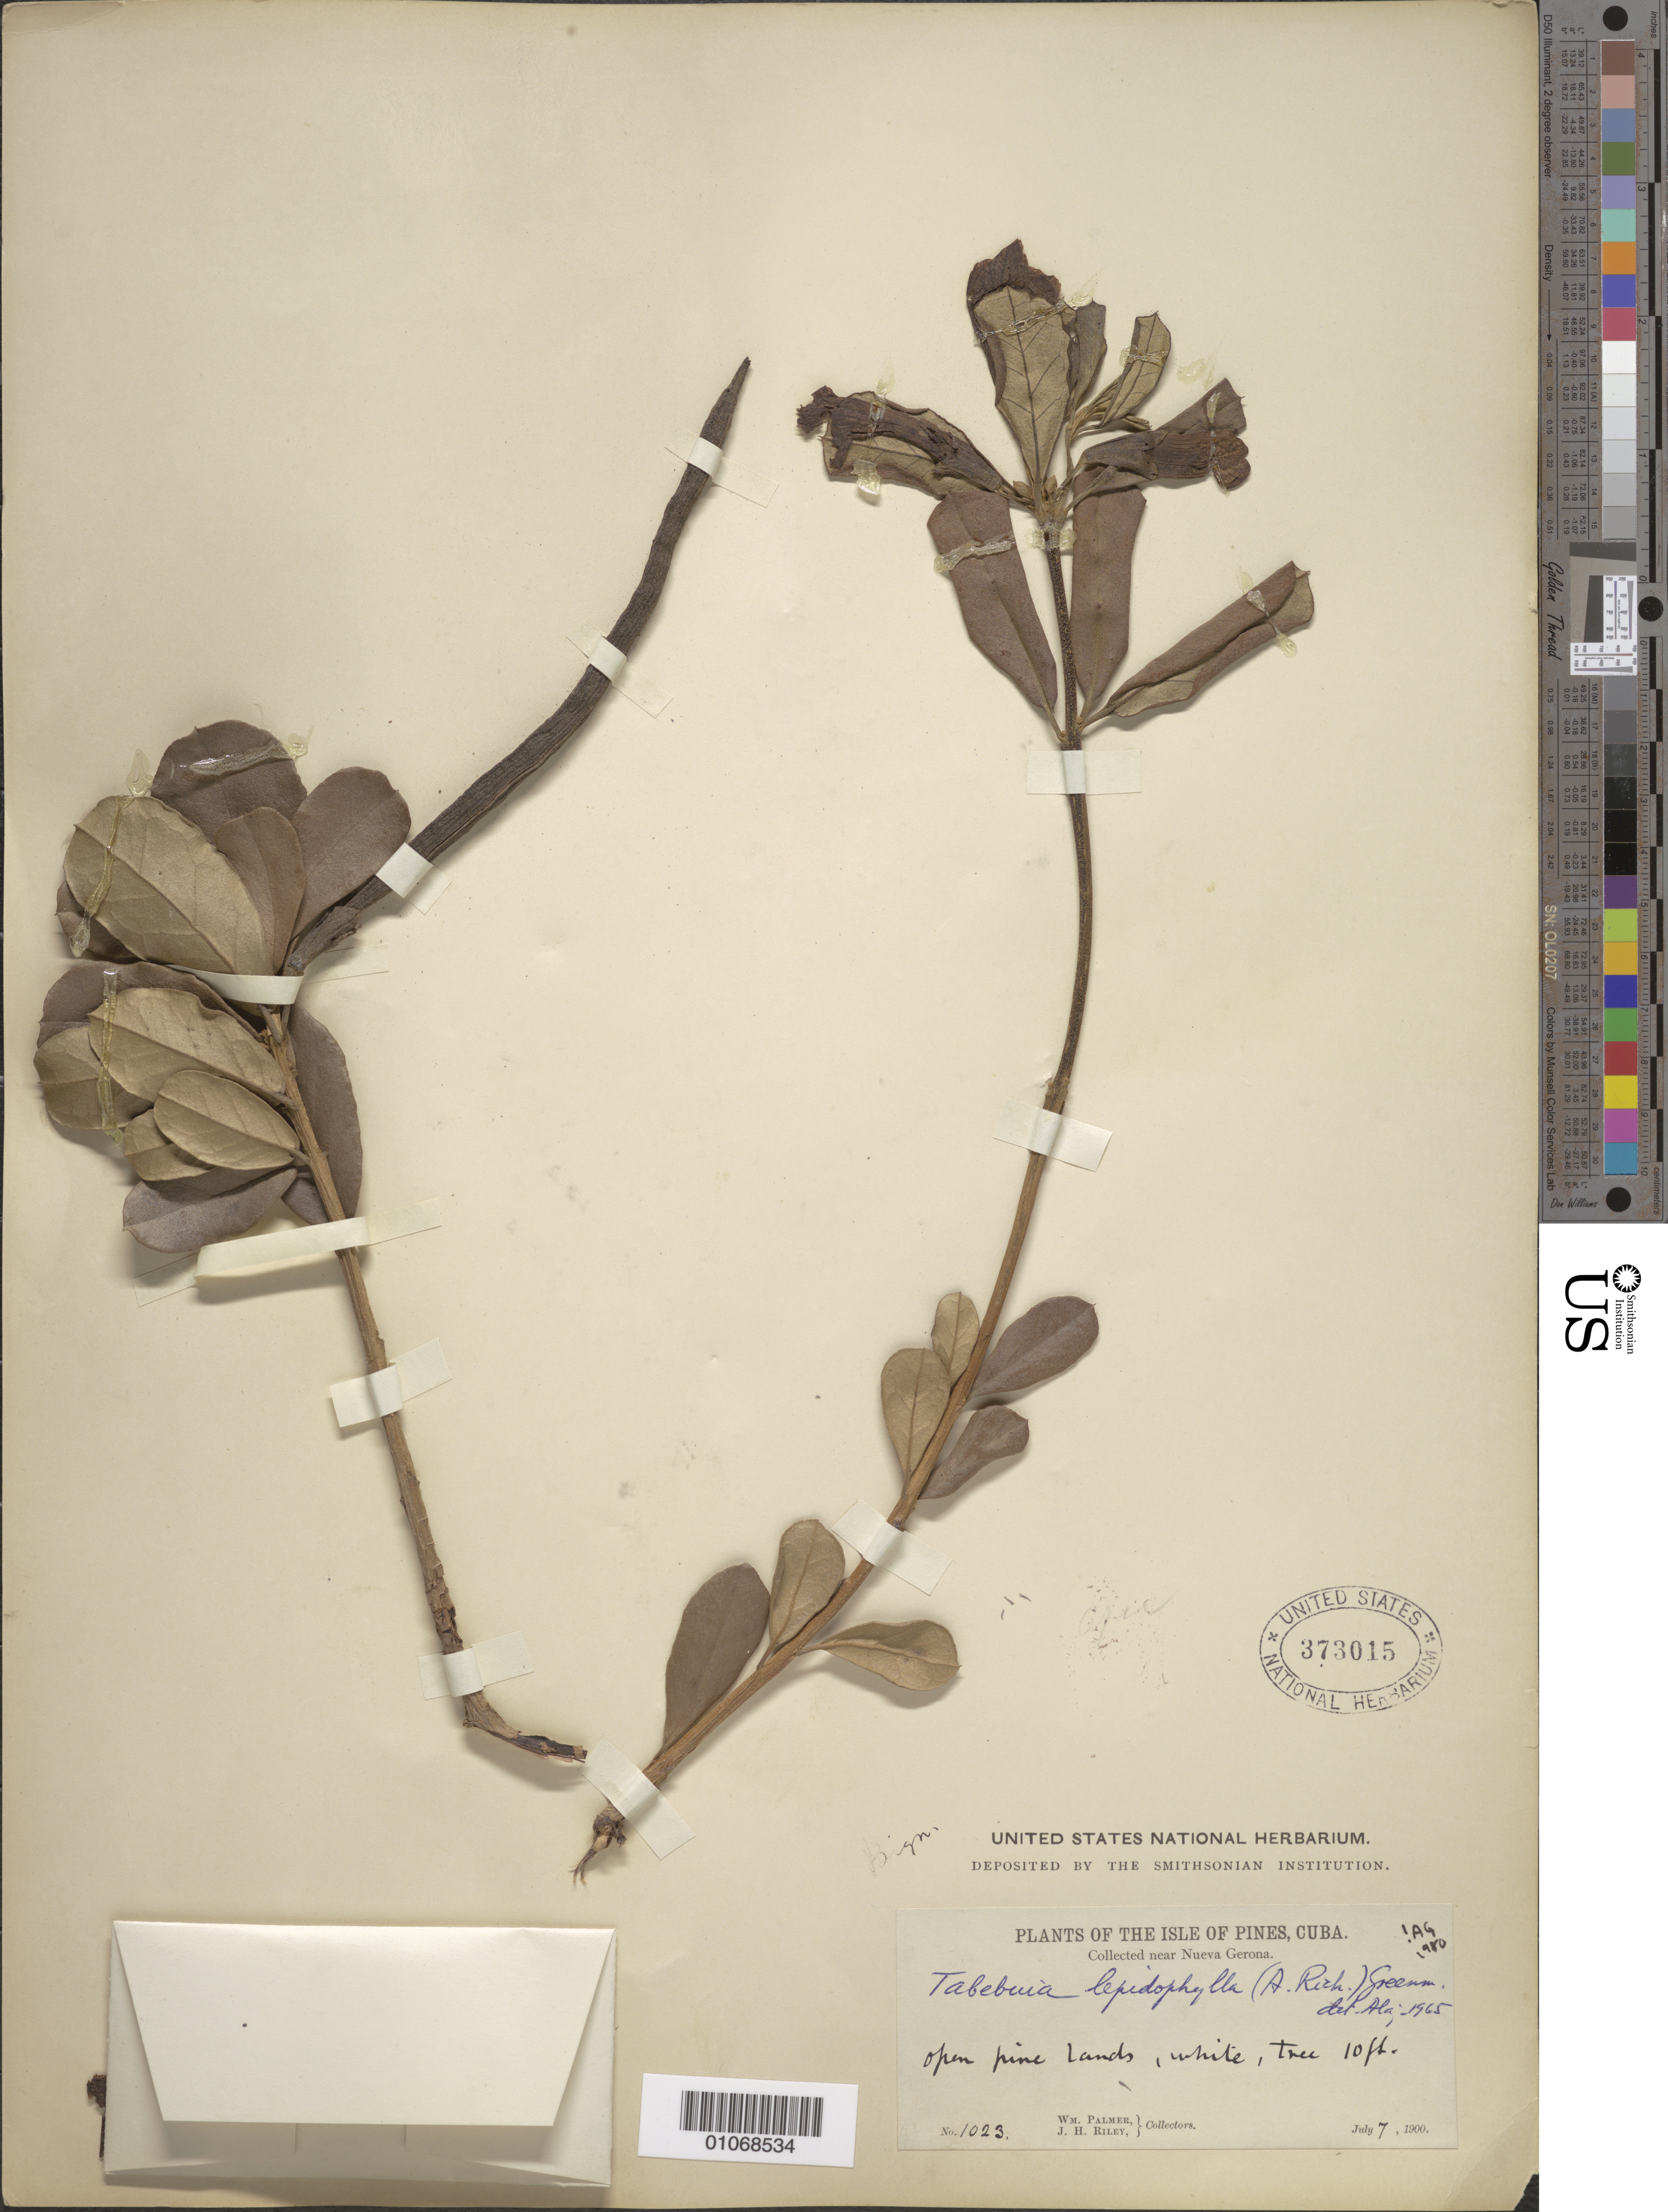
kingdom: Plantae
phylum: Tracheophyta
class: Magnoliopsida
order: Lamiales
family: Bignoniaceae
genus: Tabebuia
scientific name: Tabebuia lepidophylla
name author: (A. Rich.) Greenm.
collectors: W. Palmer & J. H. Riley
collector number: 1023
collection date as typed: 07 Jul 1900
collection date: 1900-07-07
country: Cuba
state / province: Isla de La Juventud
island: Isla de la Juventud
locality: Open pine lands near Nueva Gerona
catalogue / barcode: US 373015